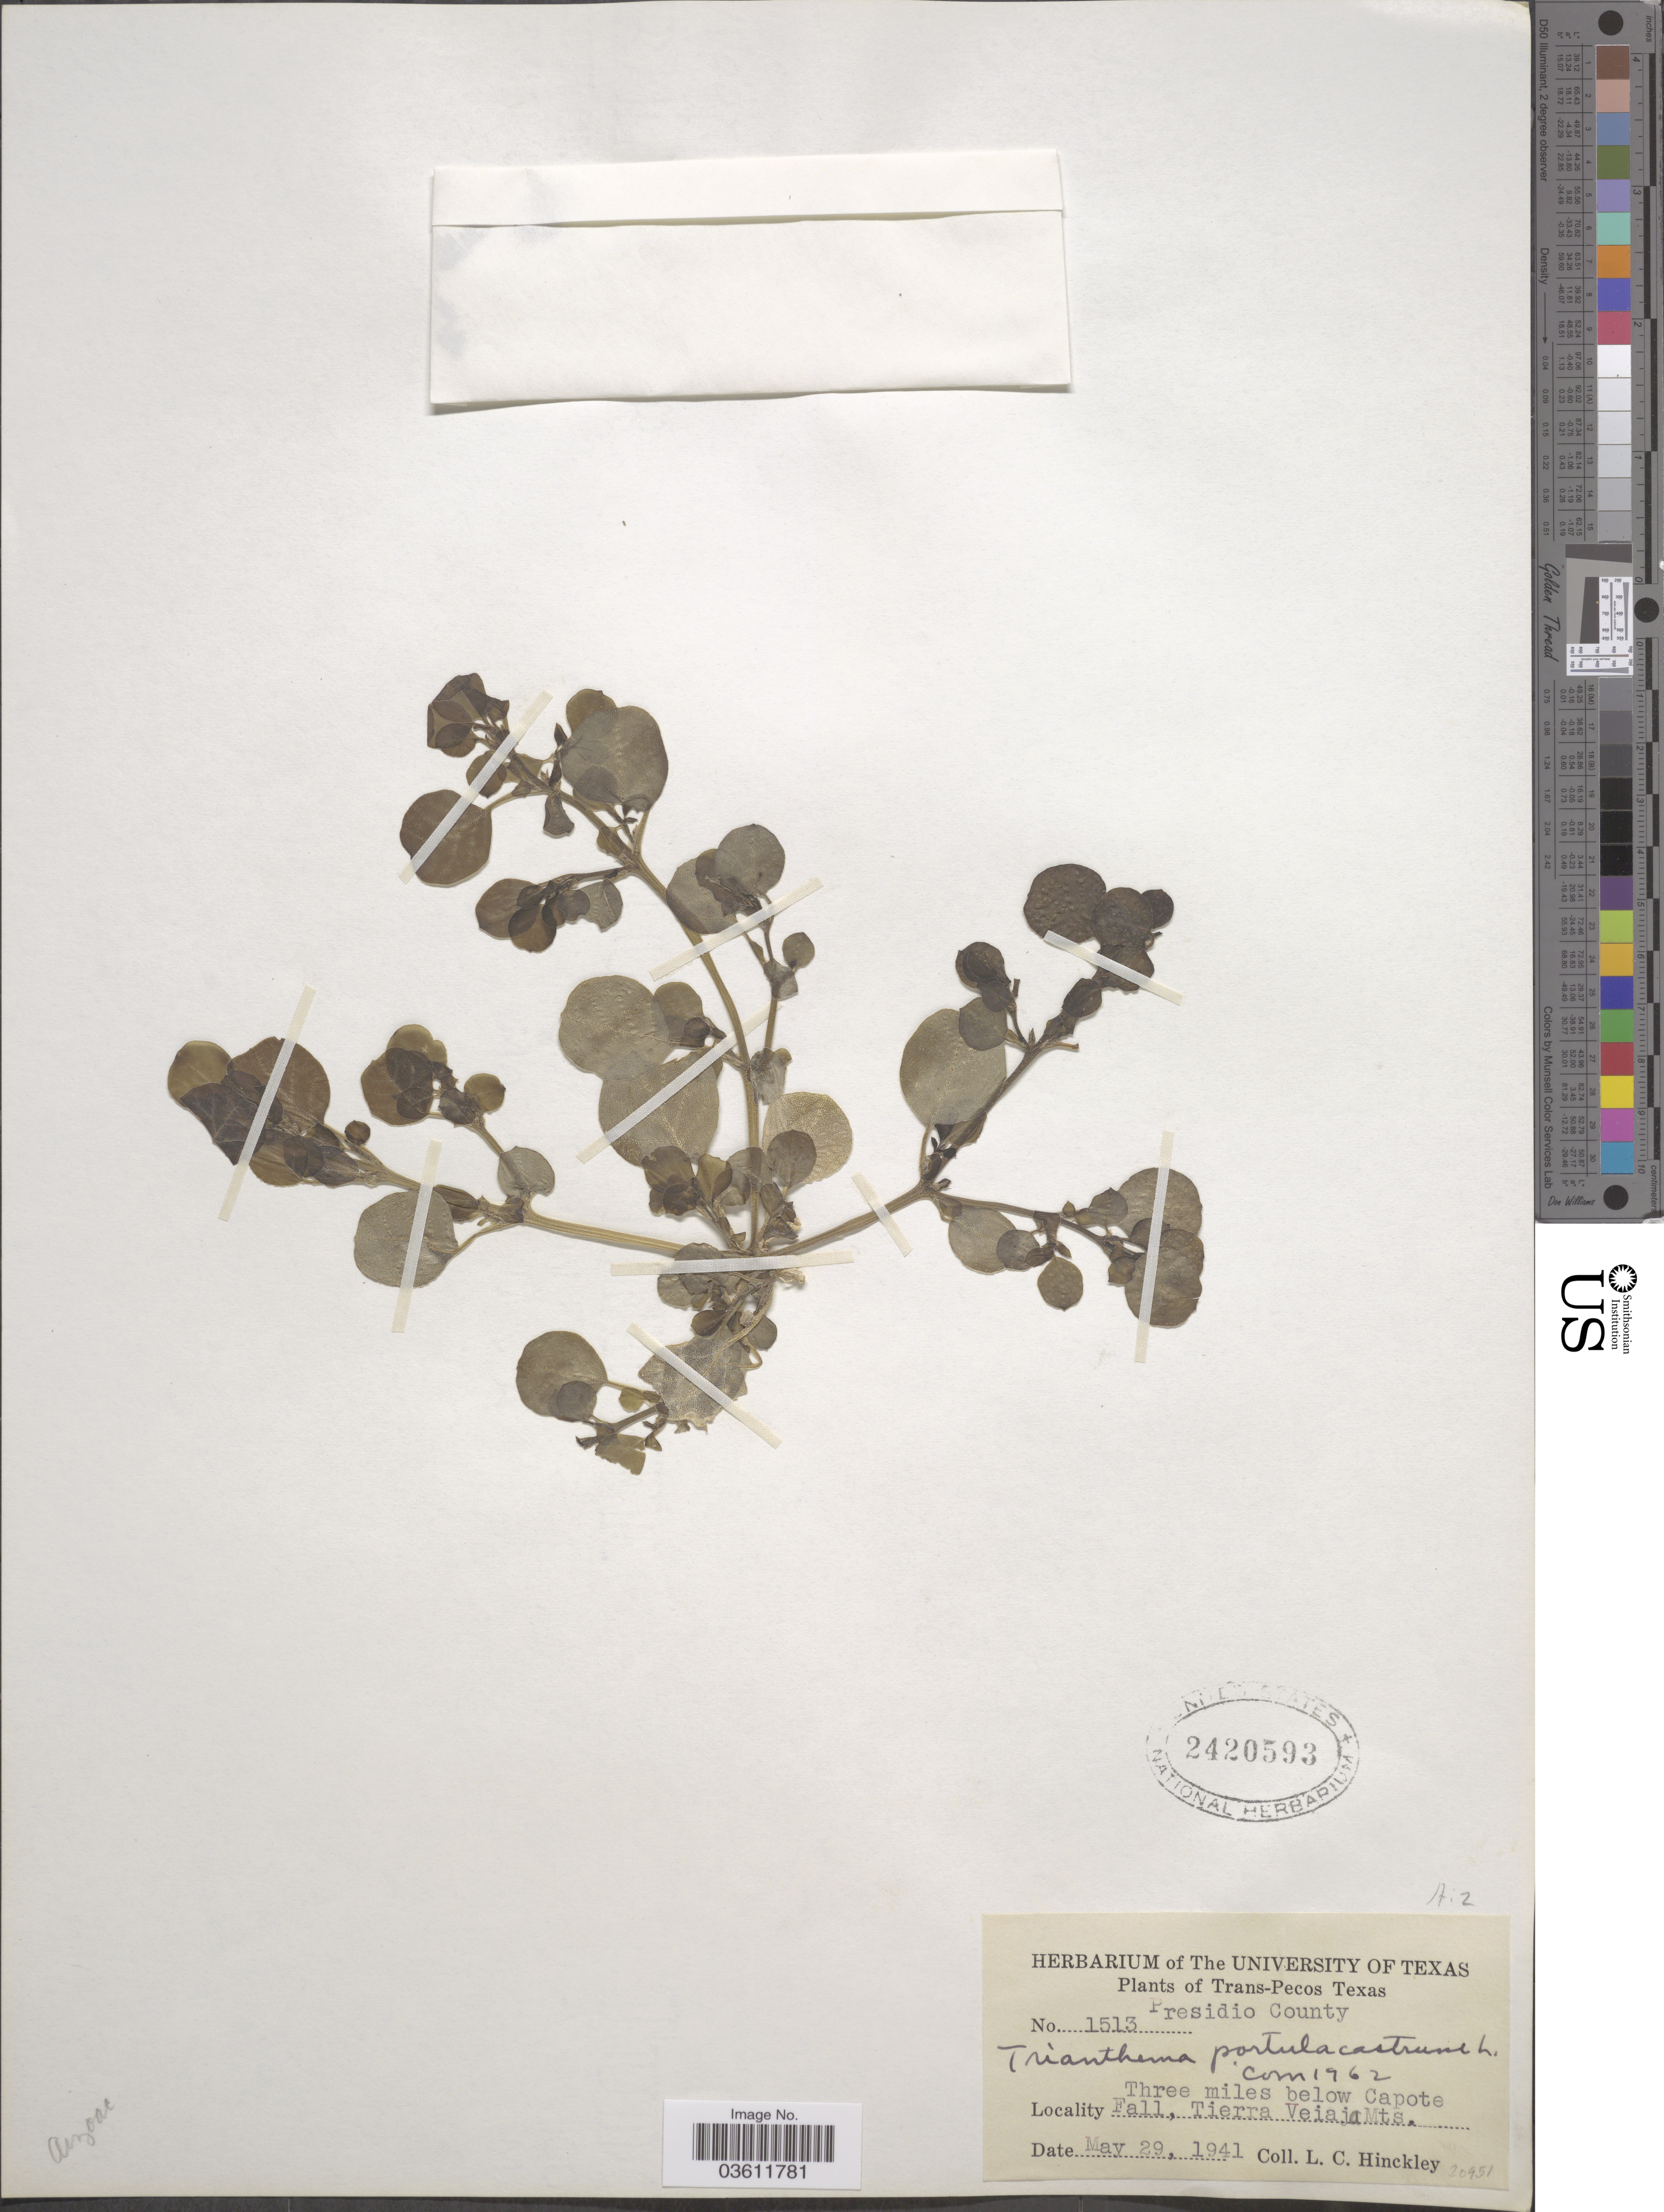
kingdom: Plantae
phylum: Tracheophyta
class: Magnoliopsida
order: Caryophyllales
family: Aizoaceae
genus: Trianthema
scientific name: Trianthema portulacastrum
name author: L.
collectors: L. Hinckley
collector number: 1513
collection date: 1941-05-29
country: United States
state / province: Texas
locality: Trans-Pecos Texas. Presidio County. Three miles below Capote Fall, Tierra Veiaja Mts.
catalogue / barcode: US 2420593